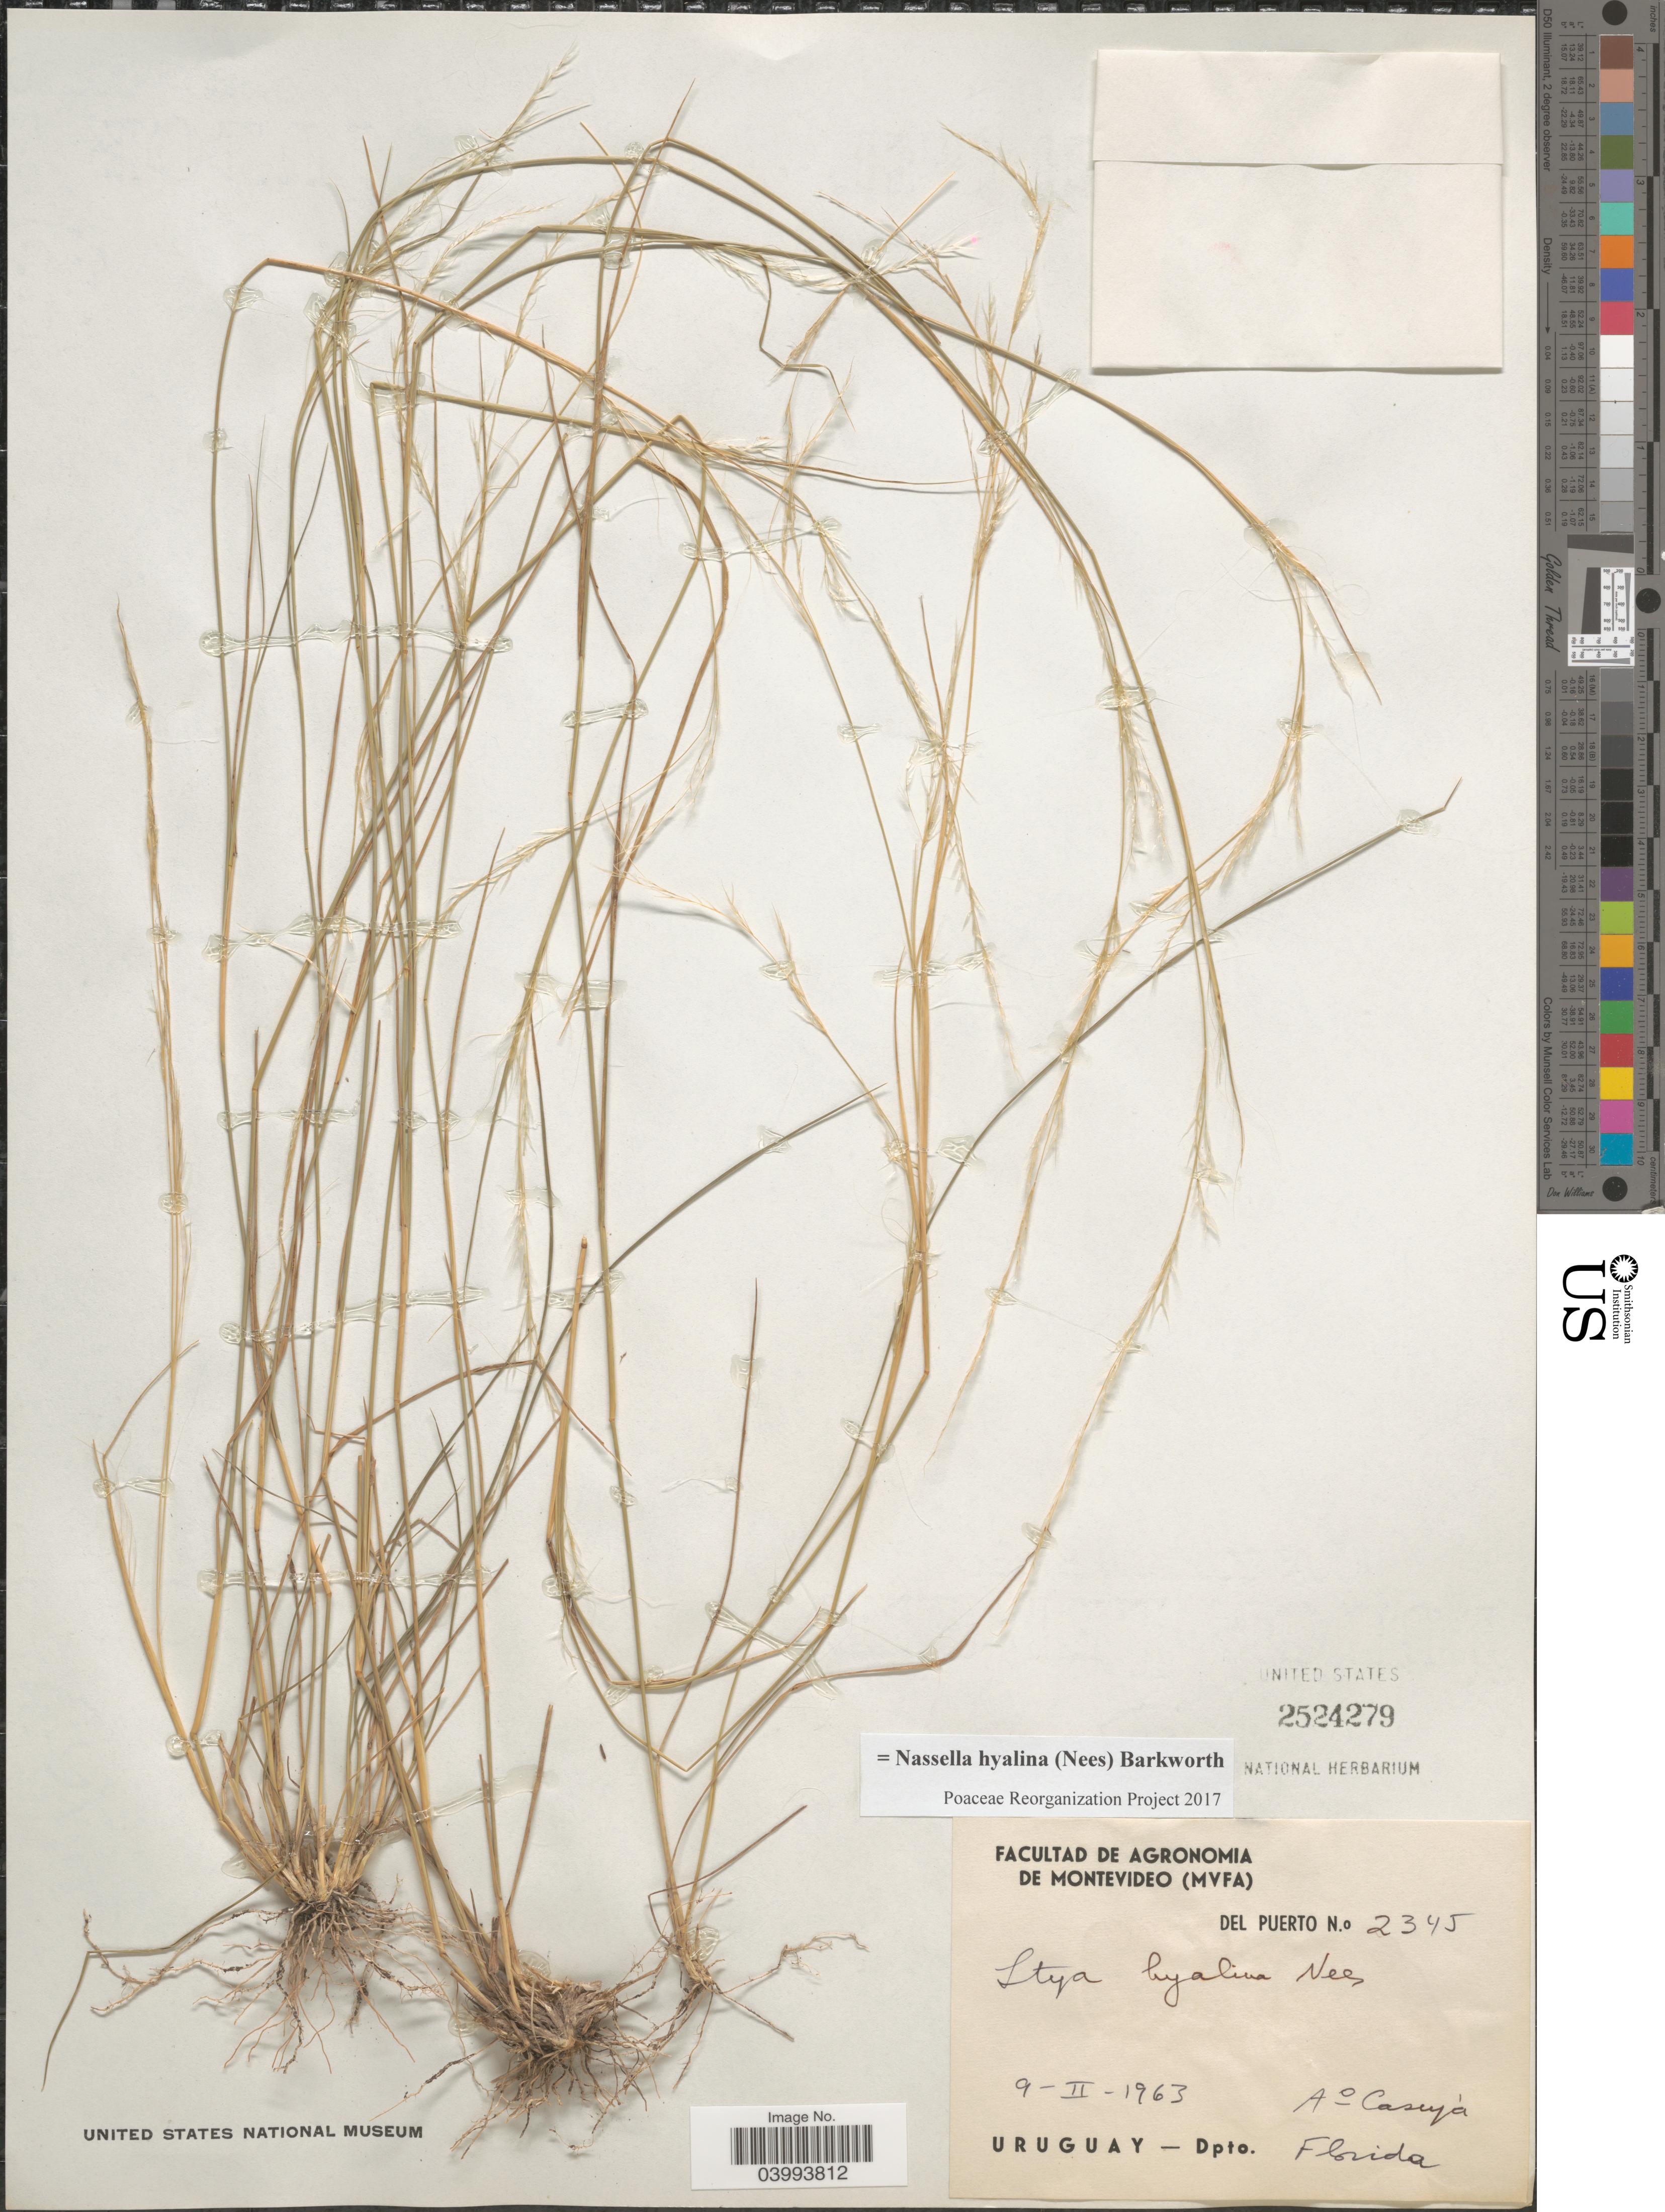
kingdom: Plantae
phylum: Tracheophyta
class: Liliopsida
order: Poales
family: Poaceae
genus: Nassella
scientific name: Nassella hyalina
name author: (Nees) Barkworth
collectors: Del Puerto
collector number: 2345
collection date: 1963-02-09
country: Uruguay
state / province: Florida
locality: Aº Casujá. Dpto. Florida.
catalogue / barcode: US 2524279